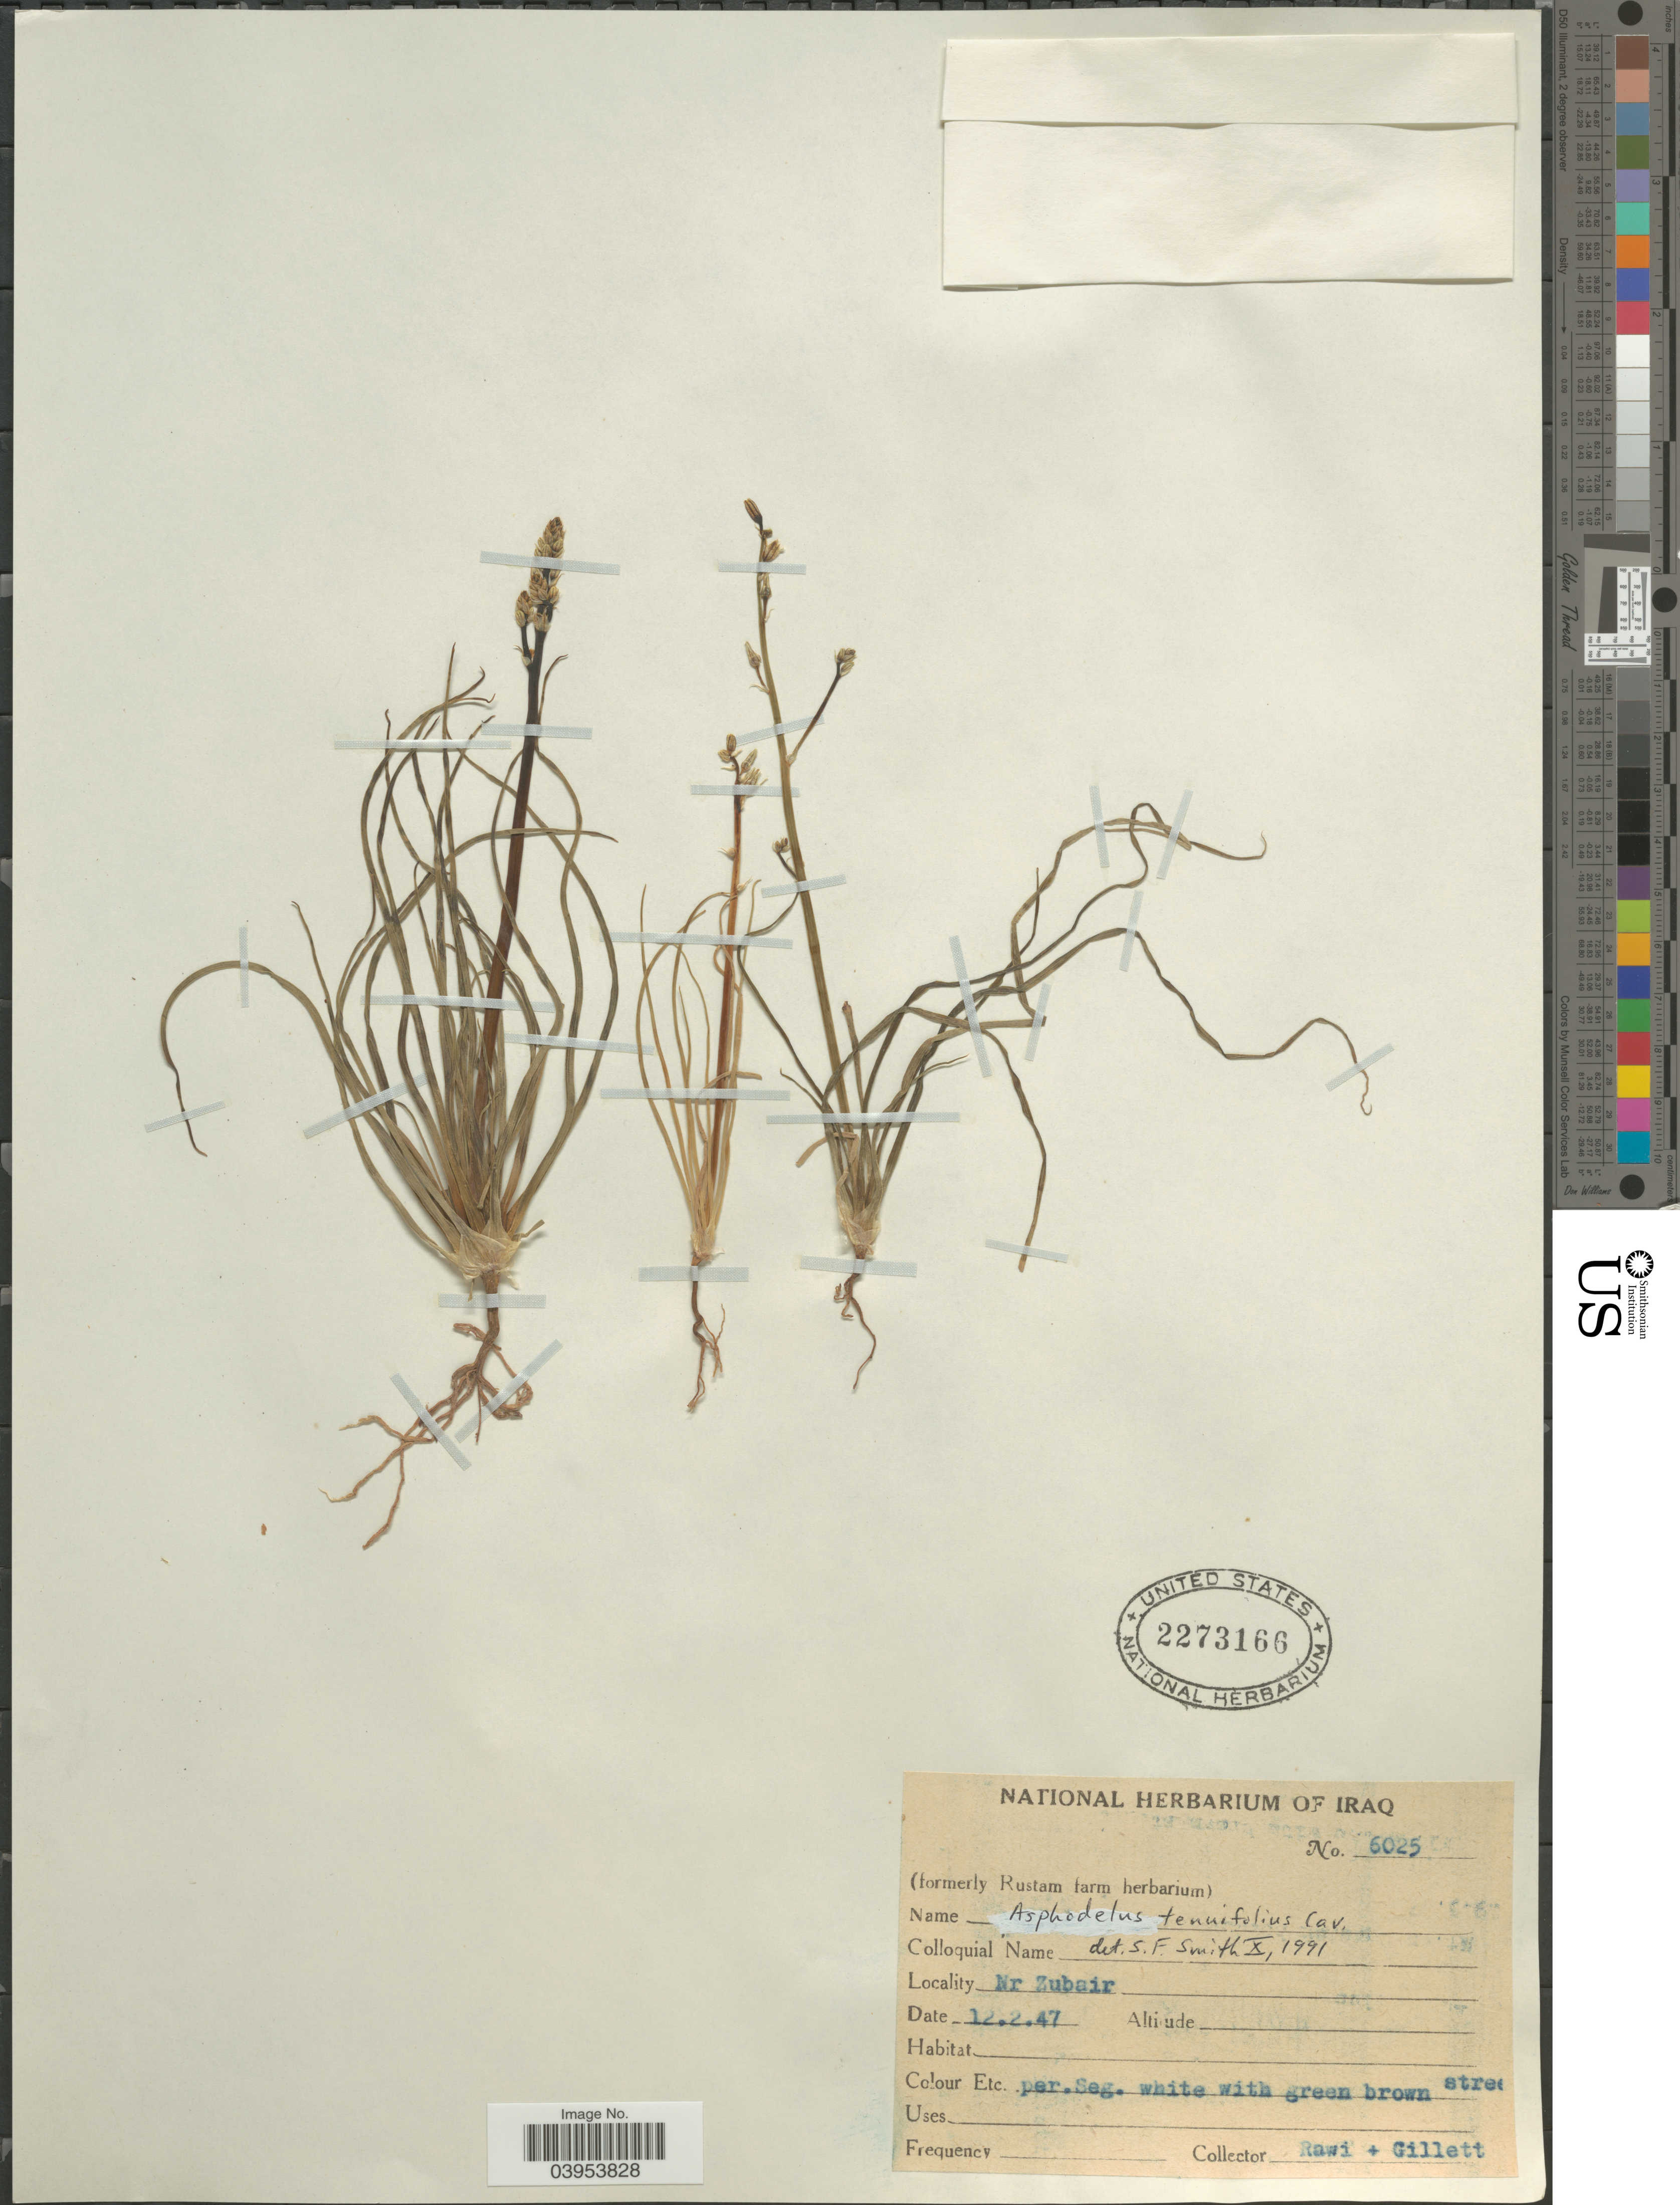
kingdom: Plantae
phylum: Tracheophyta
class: Liliopsida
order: Asparagales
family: Asphodelaceae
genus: Asphodelus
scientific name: Asphodelus tenuifolius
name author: Cav.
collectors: -. Rawi & Gillett, --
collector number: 6025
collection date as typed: Transcribed d/m/y: 12/2/47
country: Iraq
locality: Nr Zubair.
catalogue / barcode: US 2273166